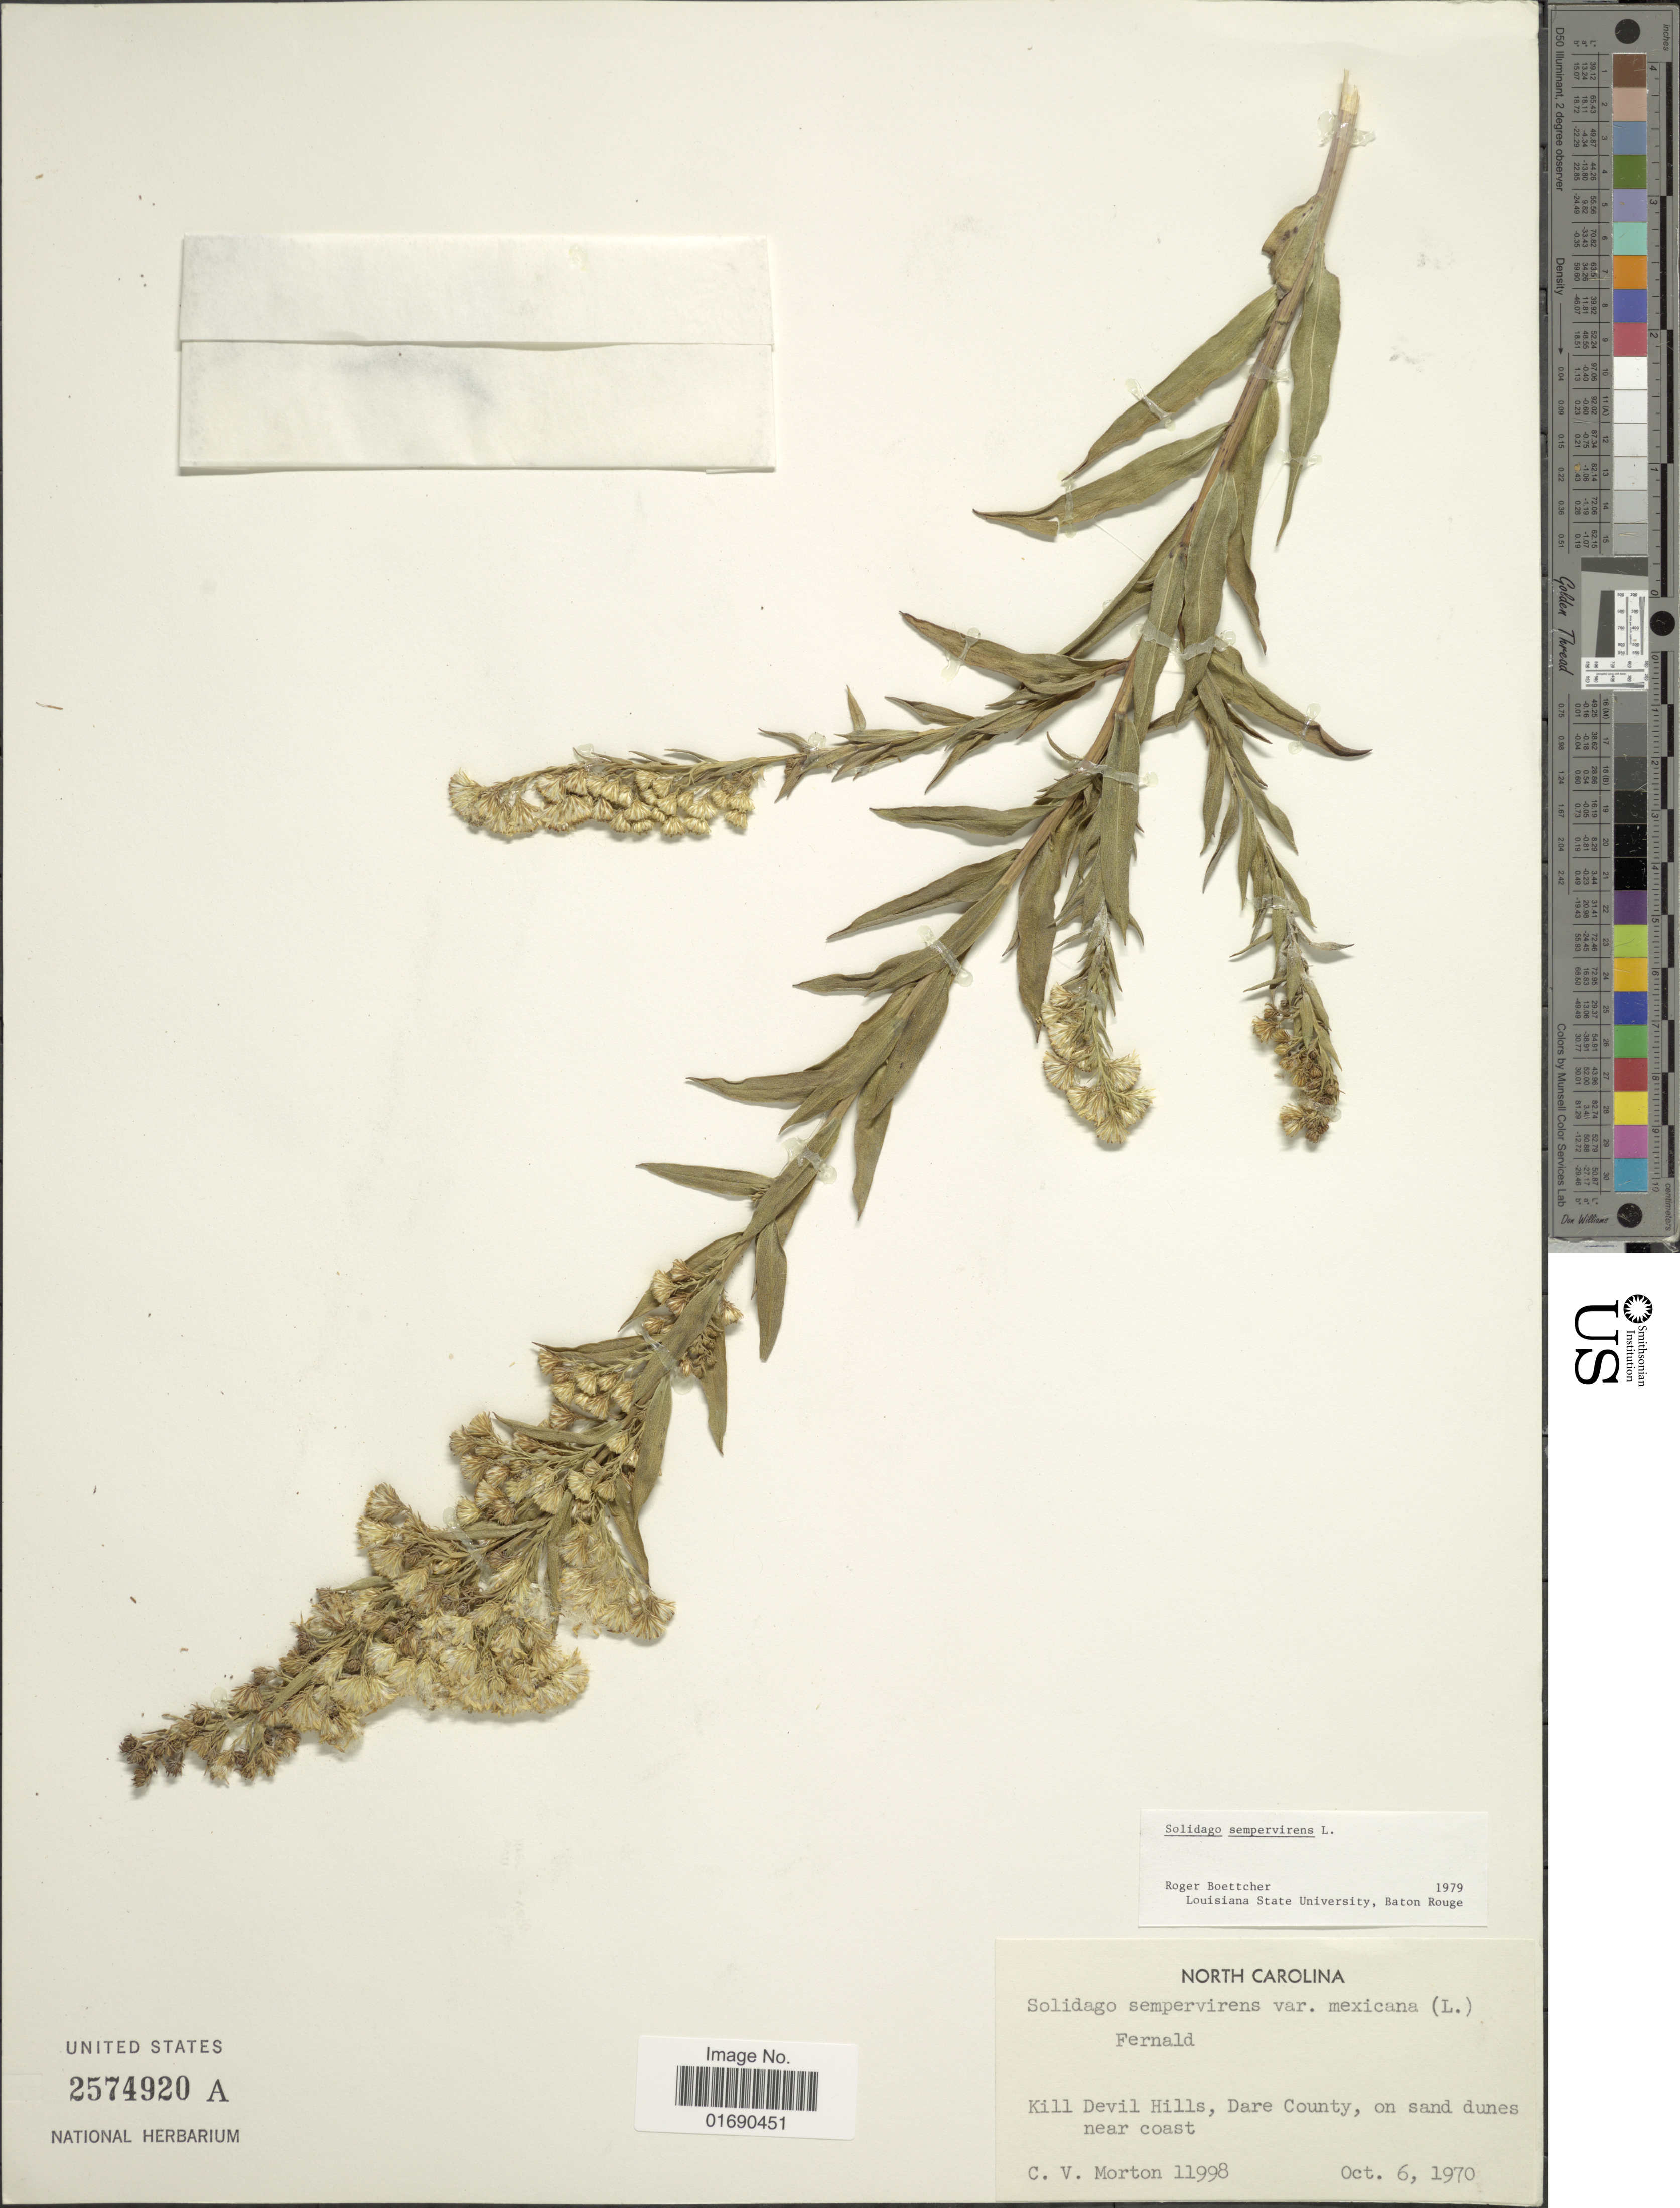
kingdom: Plantae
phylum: Tracheophyta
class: Magnoliopsida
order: Asterales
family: Asteraceae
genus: Solidago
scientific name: Solidago sempervirens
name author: L.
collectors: C. V. Morton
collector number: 11998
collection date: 1970-10-06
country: United States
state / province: North Carolina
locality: Kill Devil Hills, dare County, on sand dunes near coast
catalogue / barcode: US 2574920A